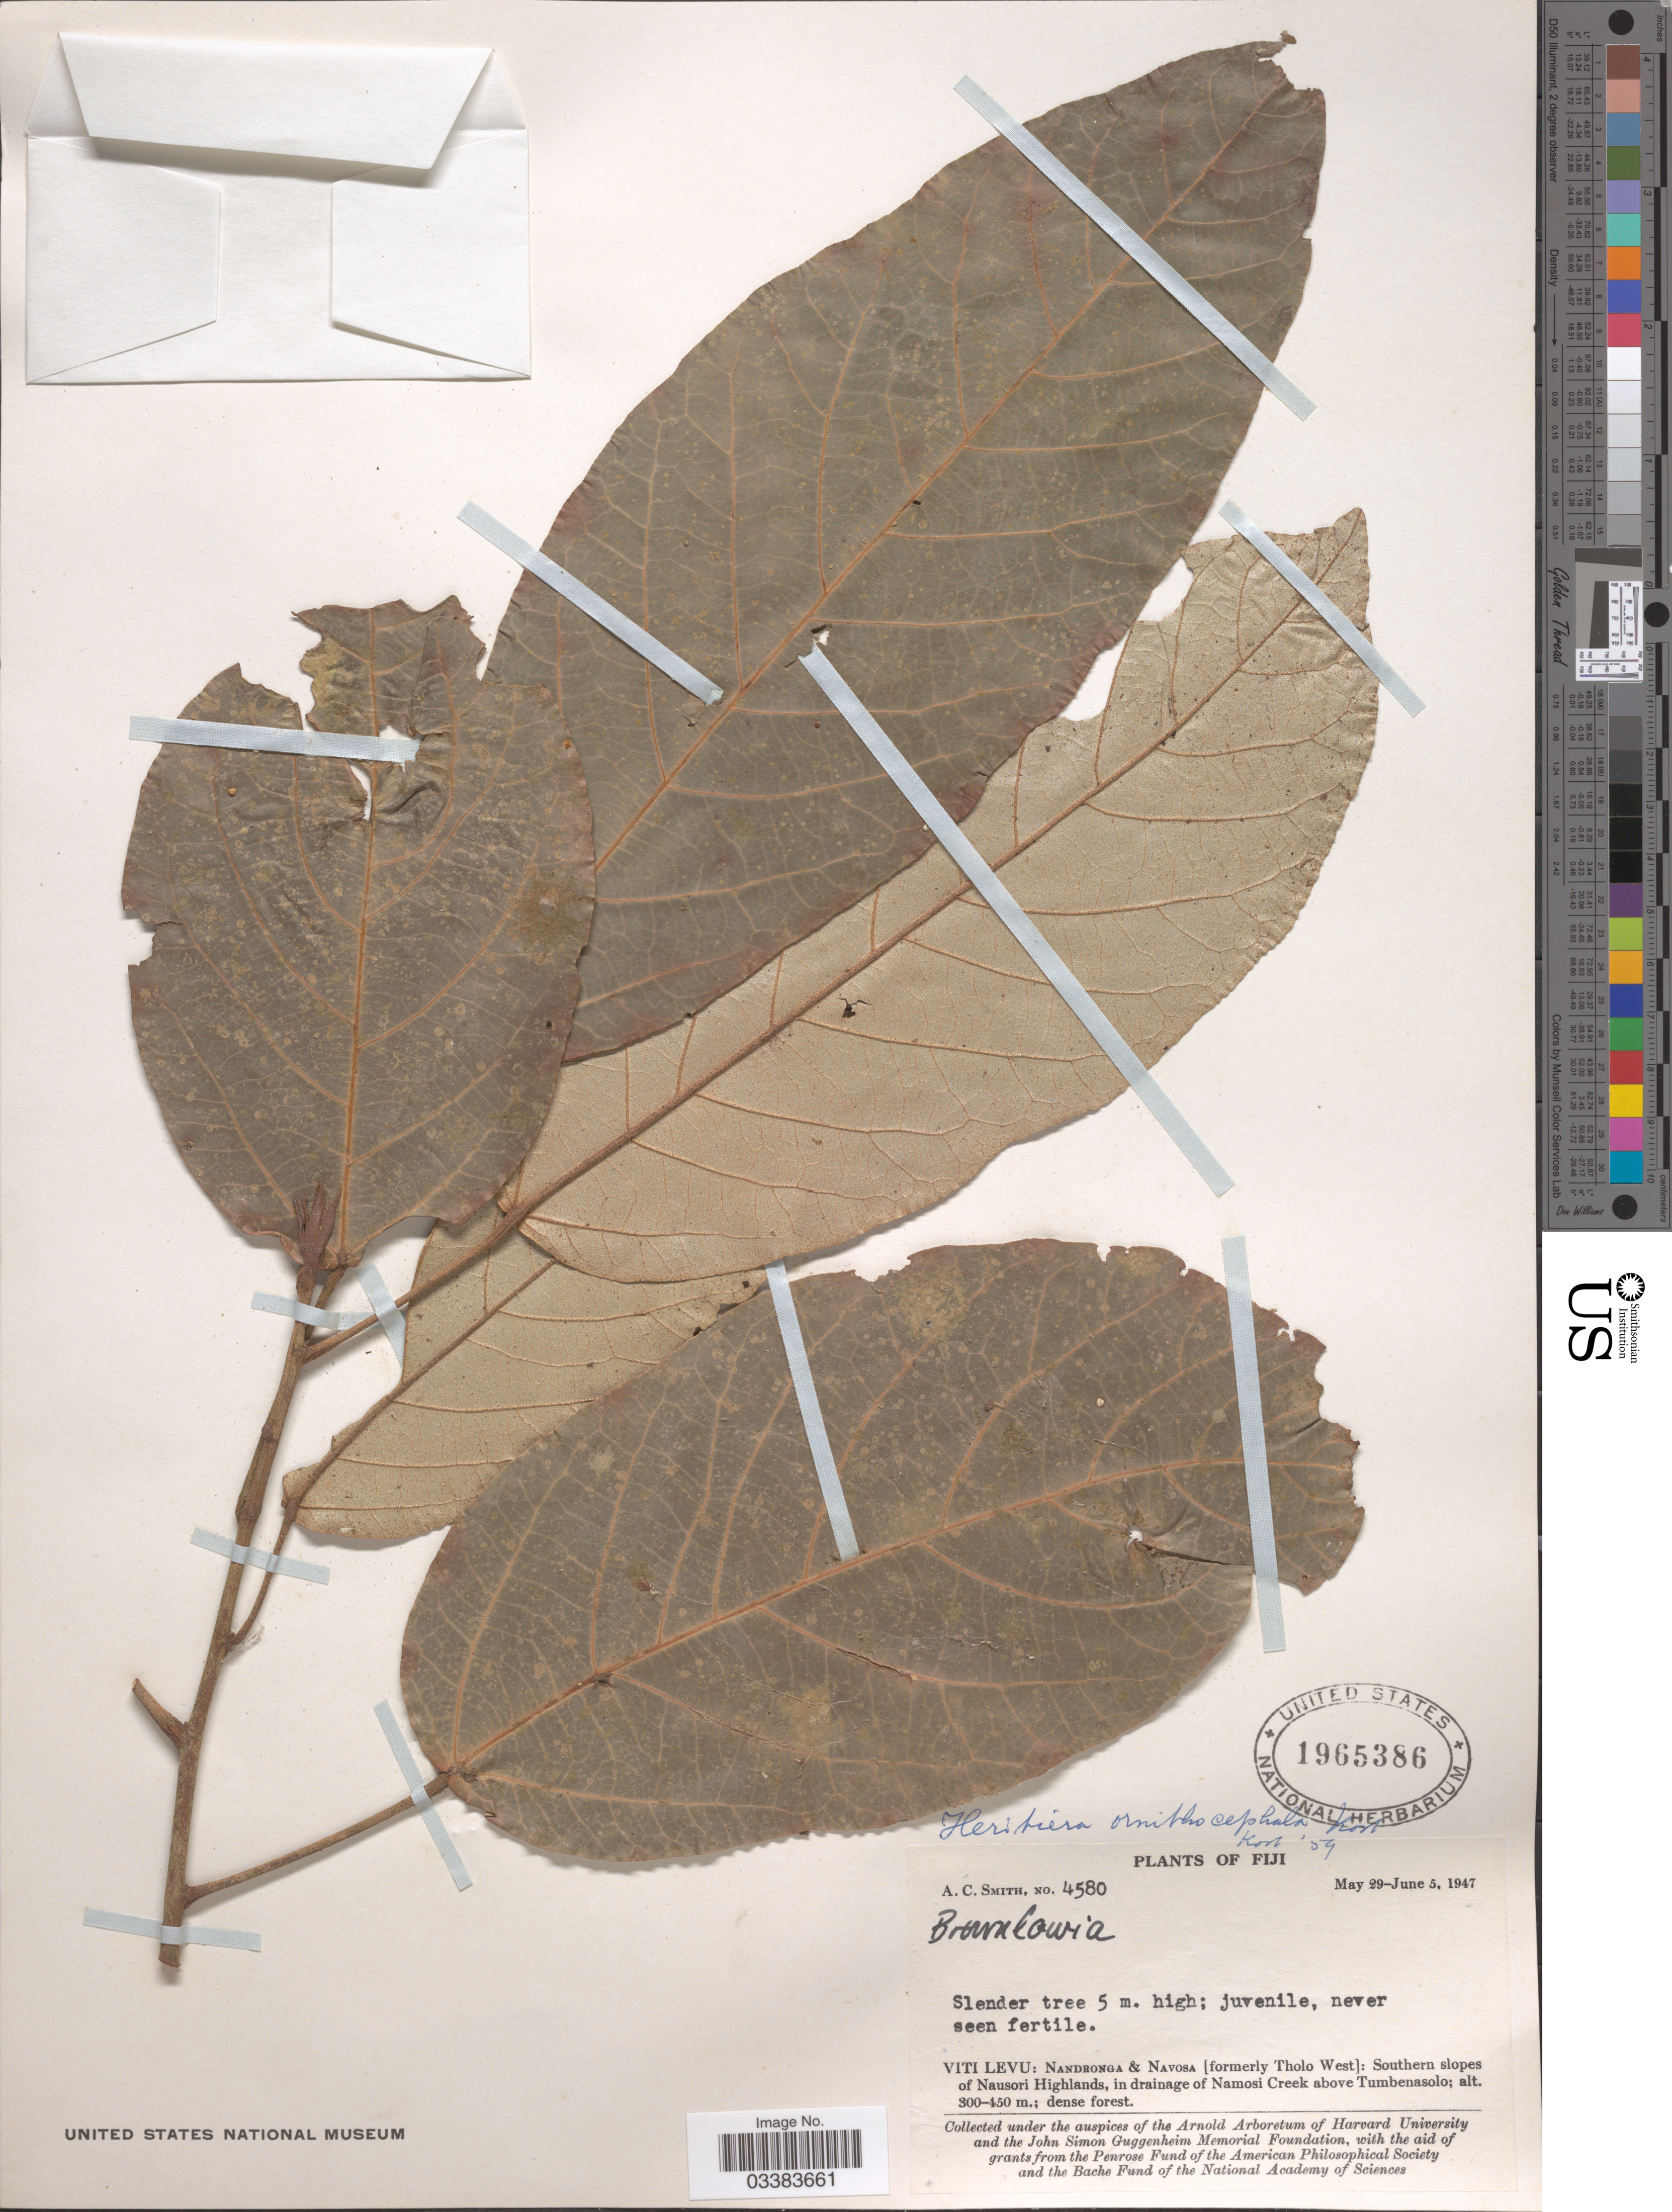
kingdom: Plantae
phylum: Tracheophyta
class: Magnoliopsida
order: Malvales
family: Malvaceae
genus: Heritiera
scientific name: Heritiera ornithocephala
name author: Kosterm.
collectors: A. C. Smith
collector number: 4580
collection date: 1947-05-29/1947-06-05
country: Fiji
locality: Viti Levu: Nandronga & Navosa [formerly Tholo West]: Southern slopes of Nausori Highlands, in drainage of Namosi Creek above Tumbenasolo.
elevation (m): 300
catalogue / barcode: US 1965386